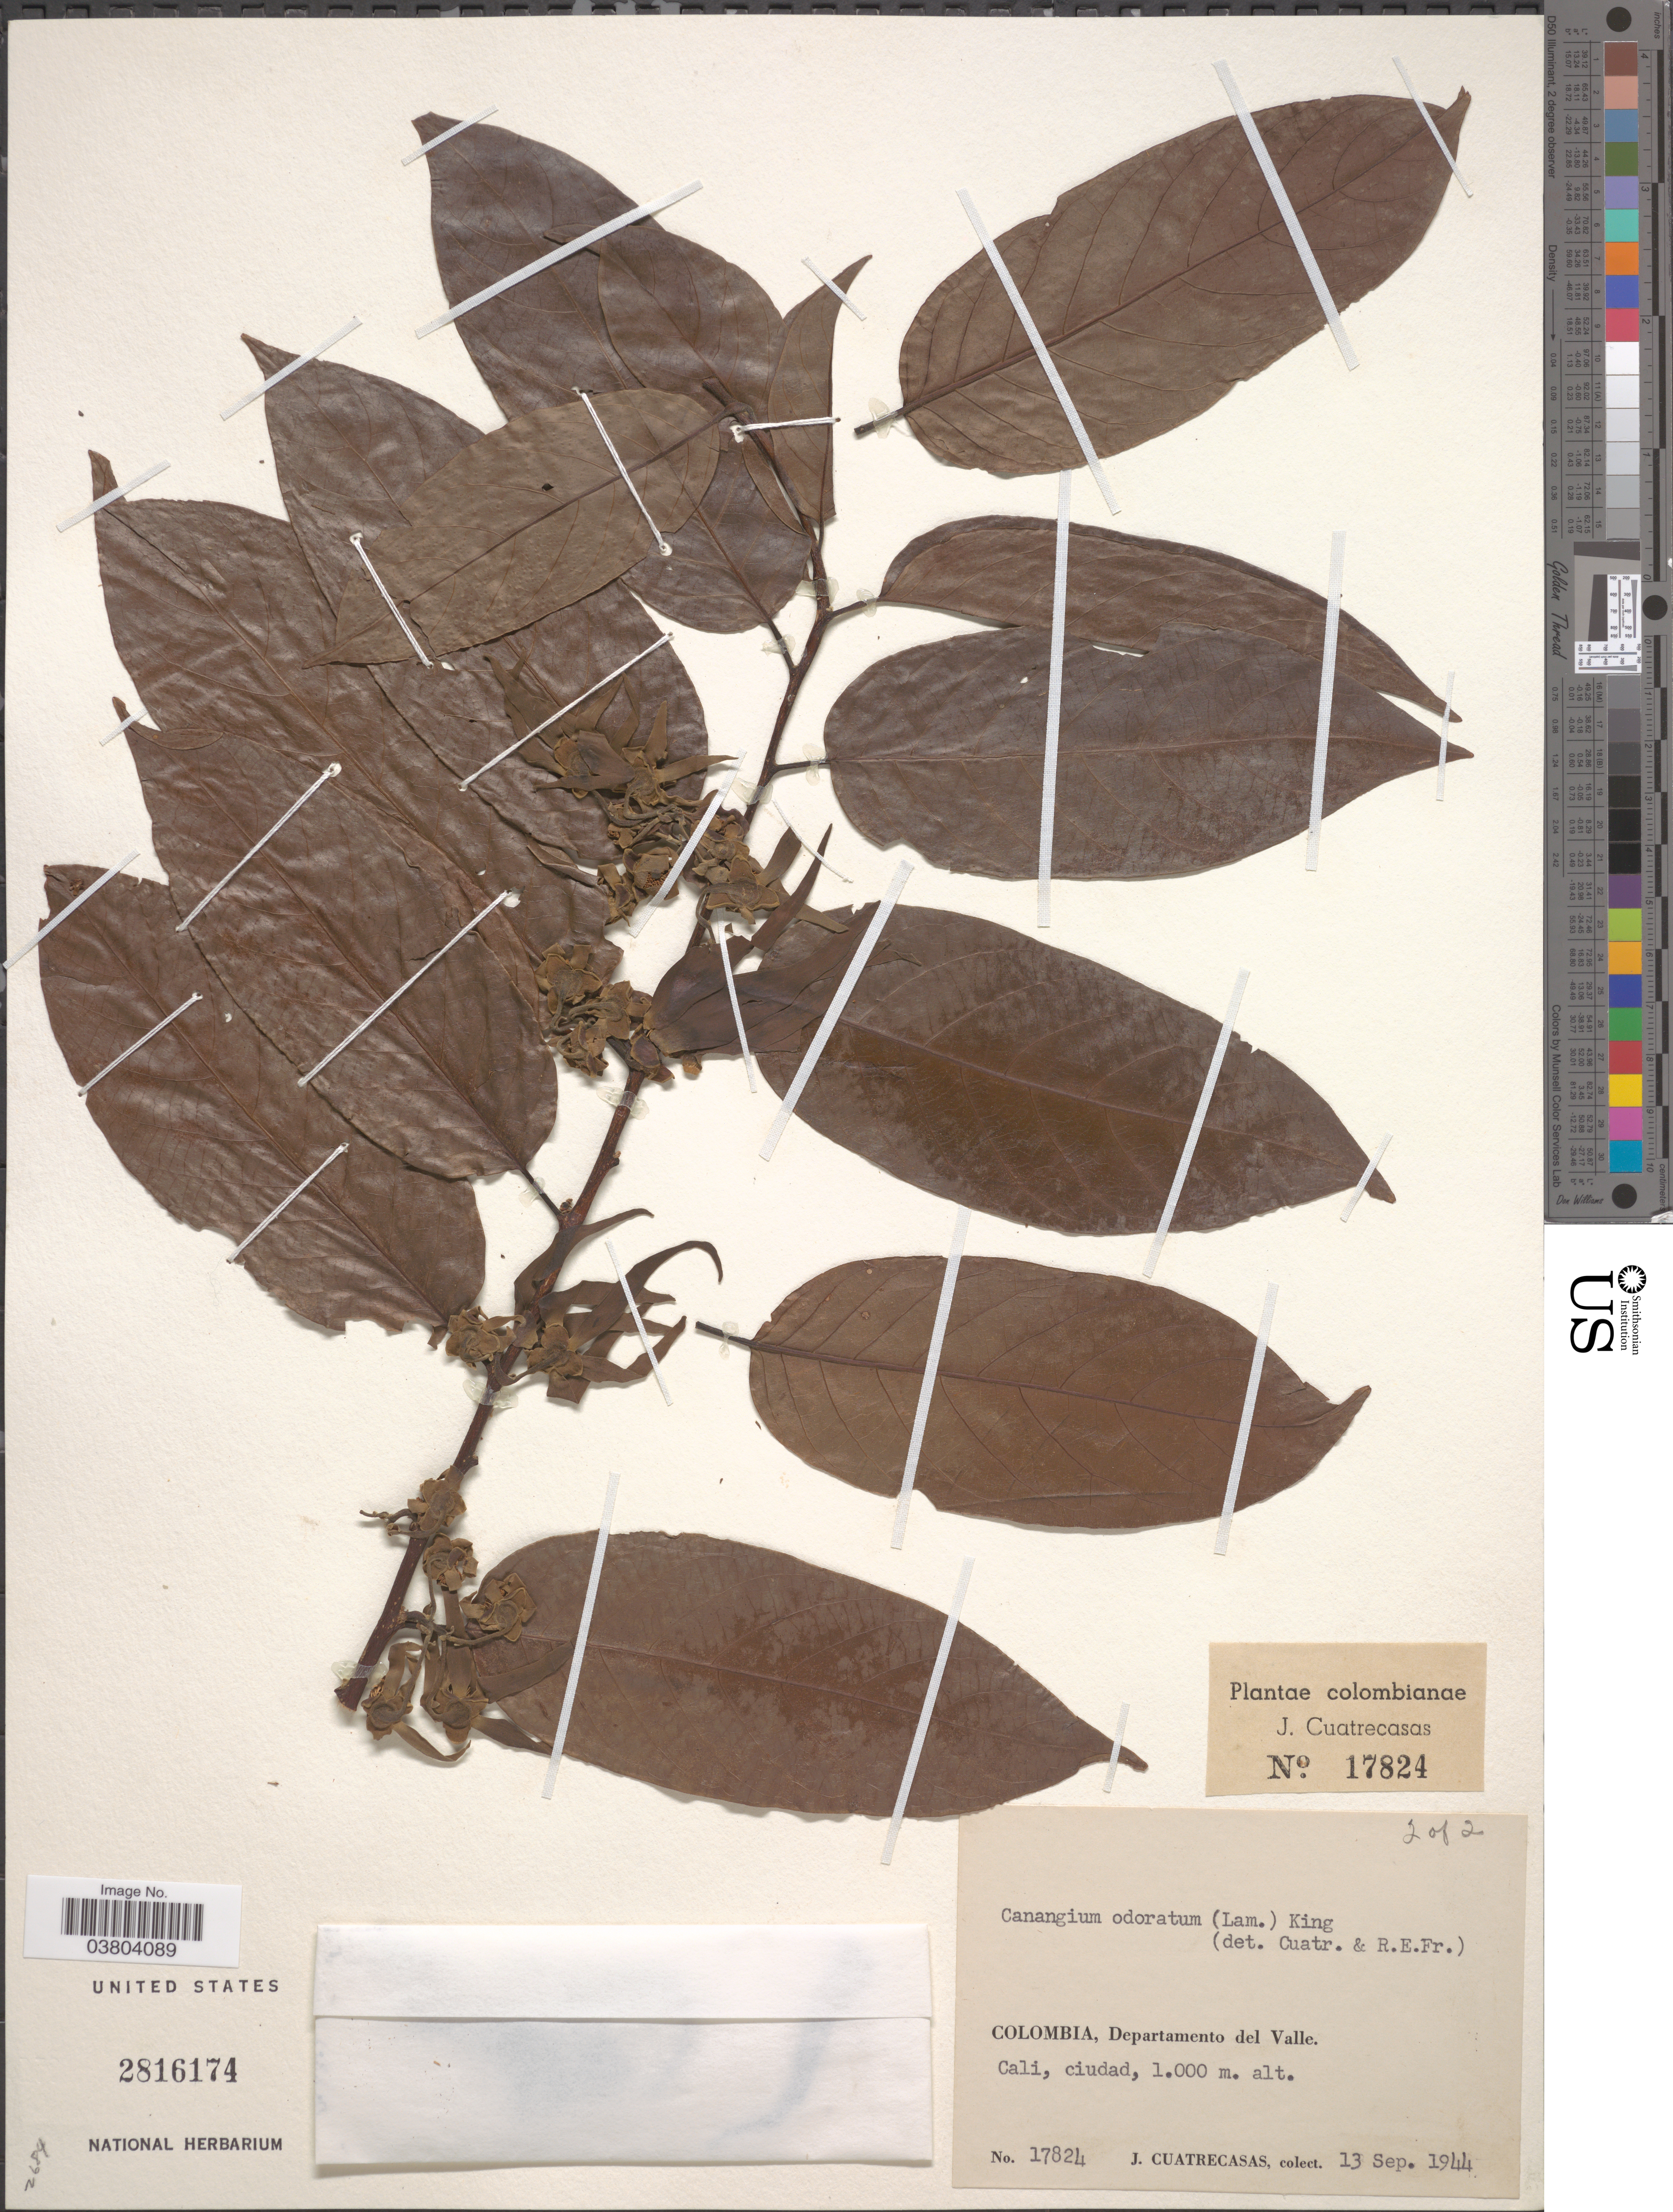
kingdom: Plantae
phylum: Tracheophyta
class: Magnoliopsida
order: Magnoliales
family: Annonaceae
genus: Cananga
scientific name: Cananga sp.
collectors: J. Cuatrecasas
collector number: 17824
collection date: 1944-09-13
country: Colombia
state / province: Valle del Cauca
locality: Departamento del Valle. Cali, ciudad.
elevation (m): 1000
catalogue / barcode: US 2816174